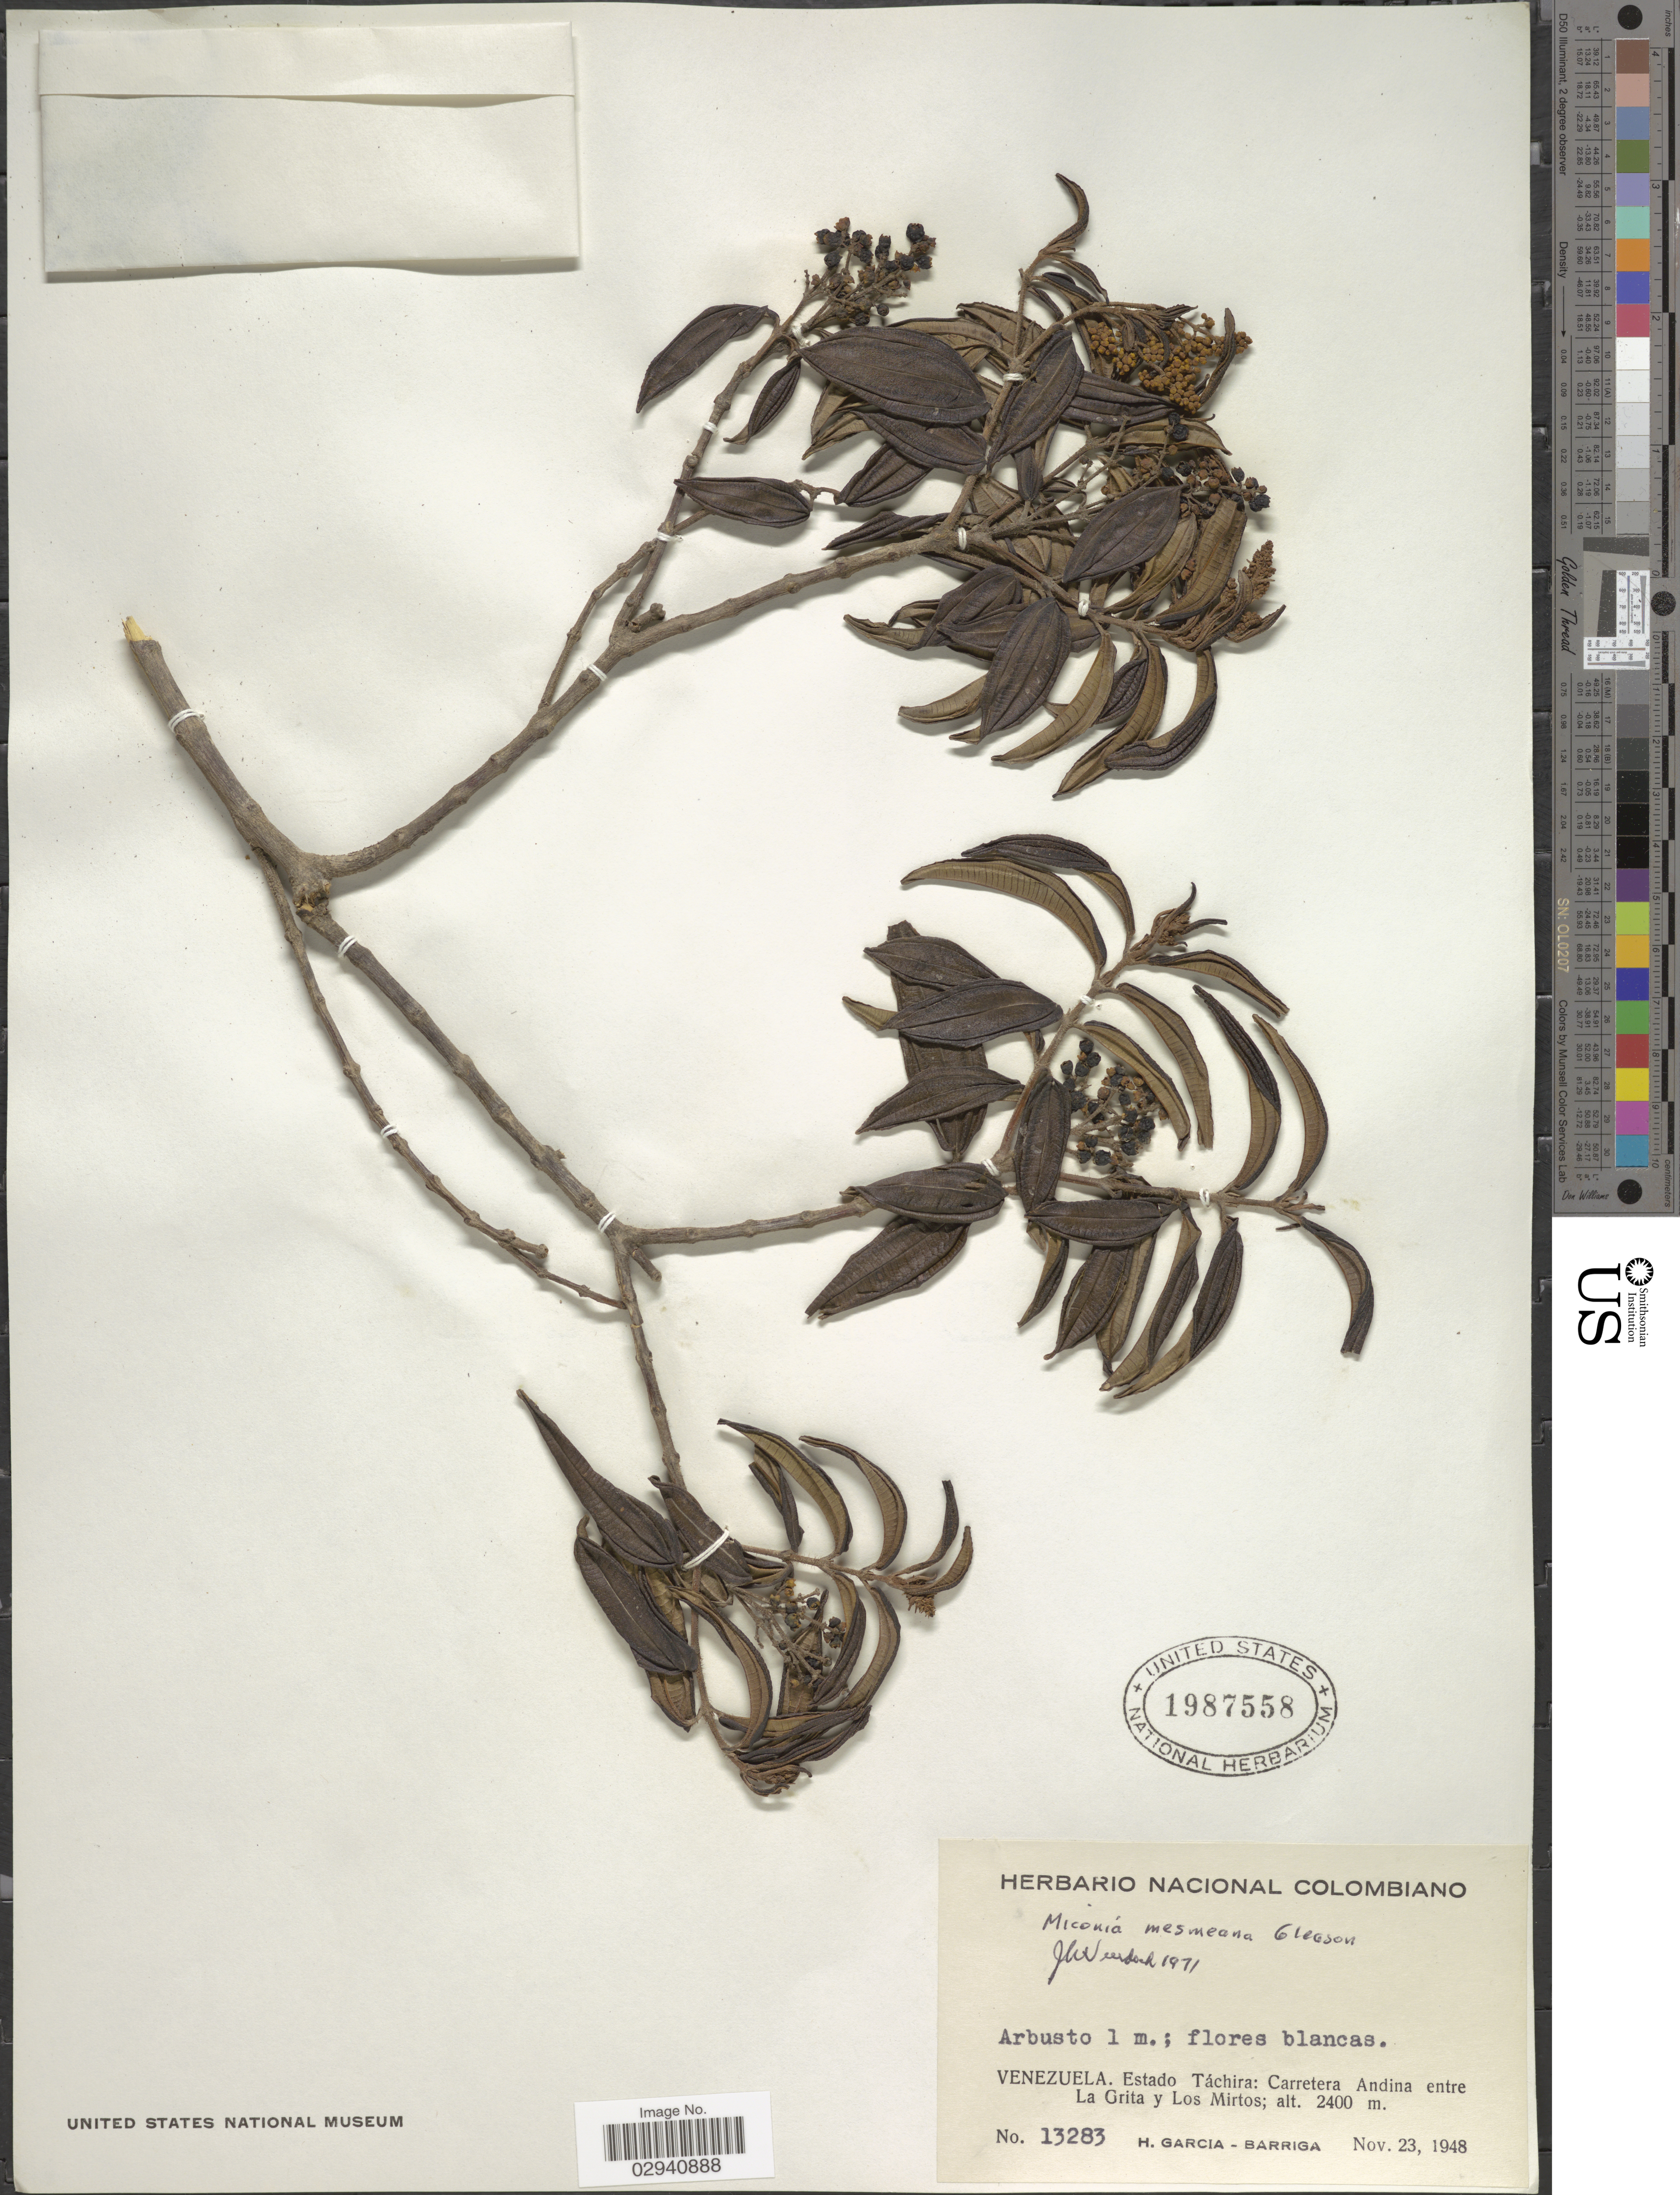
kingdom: Plantae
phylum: Tracheophyta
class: Magnoliopsida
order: Myrtales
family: Melastomataceae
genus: Miconia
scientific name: Miconia mesmeana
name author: Gleason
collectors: H. García Barriga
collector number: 13283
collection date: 1948-11-23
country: Venezuela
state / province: Tachira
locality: Carretera Andina entre La Grita y Los Mirtos.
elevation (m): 2400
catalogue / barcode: US 1987558